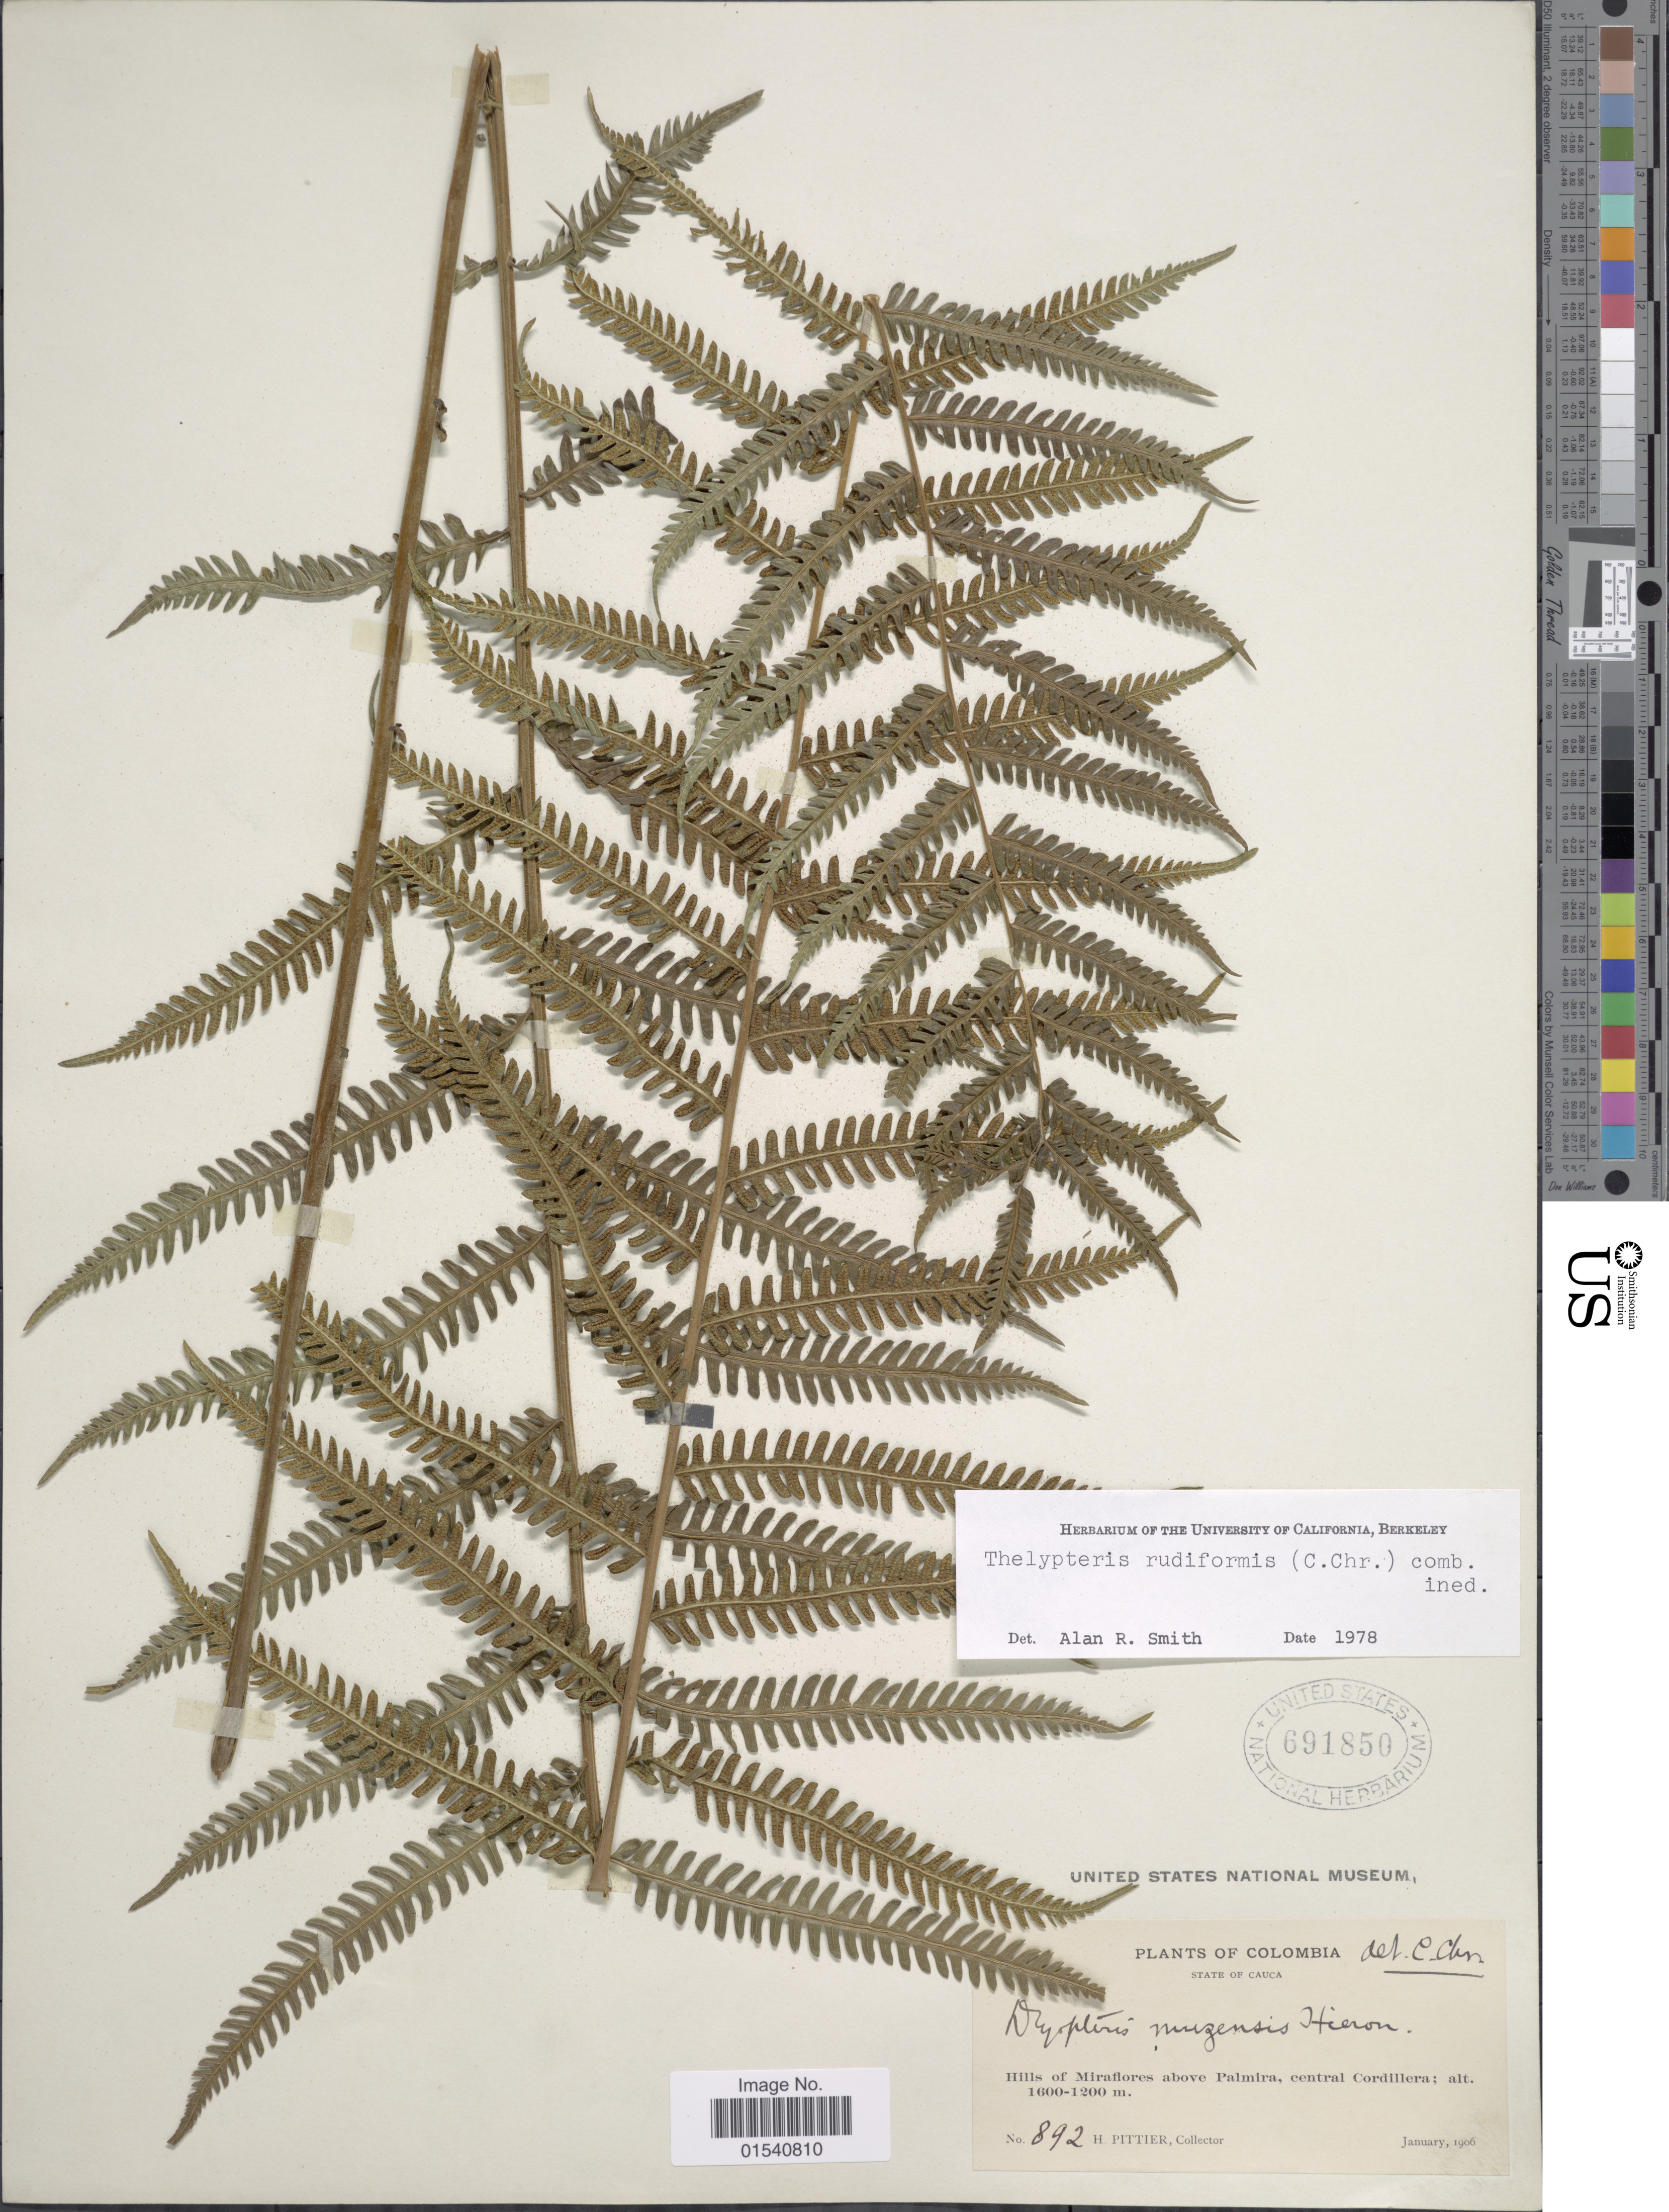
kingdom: Plantae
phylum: Tracheophyta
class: Polypodiopsida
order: Polypodiales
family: Thelypteridaceae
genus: Amauropelta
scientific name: Amauropelta rudiformis (C. Chr.) comb. nov., ined 2015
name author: (C. Chr.)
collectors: H. F. Pittier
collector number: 892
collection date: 1906-01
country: Colombia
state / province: Cauca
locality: Hills of Miraflores above Palmira, central Cordillera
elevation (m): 1200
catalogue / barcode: US 691850